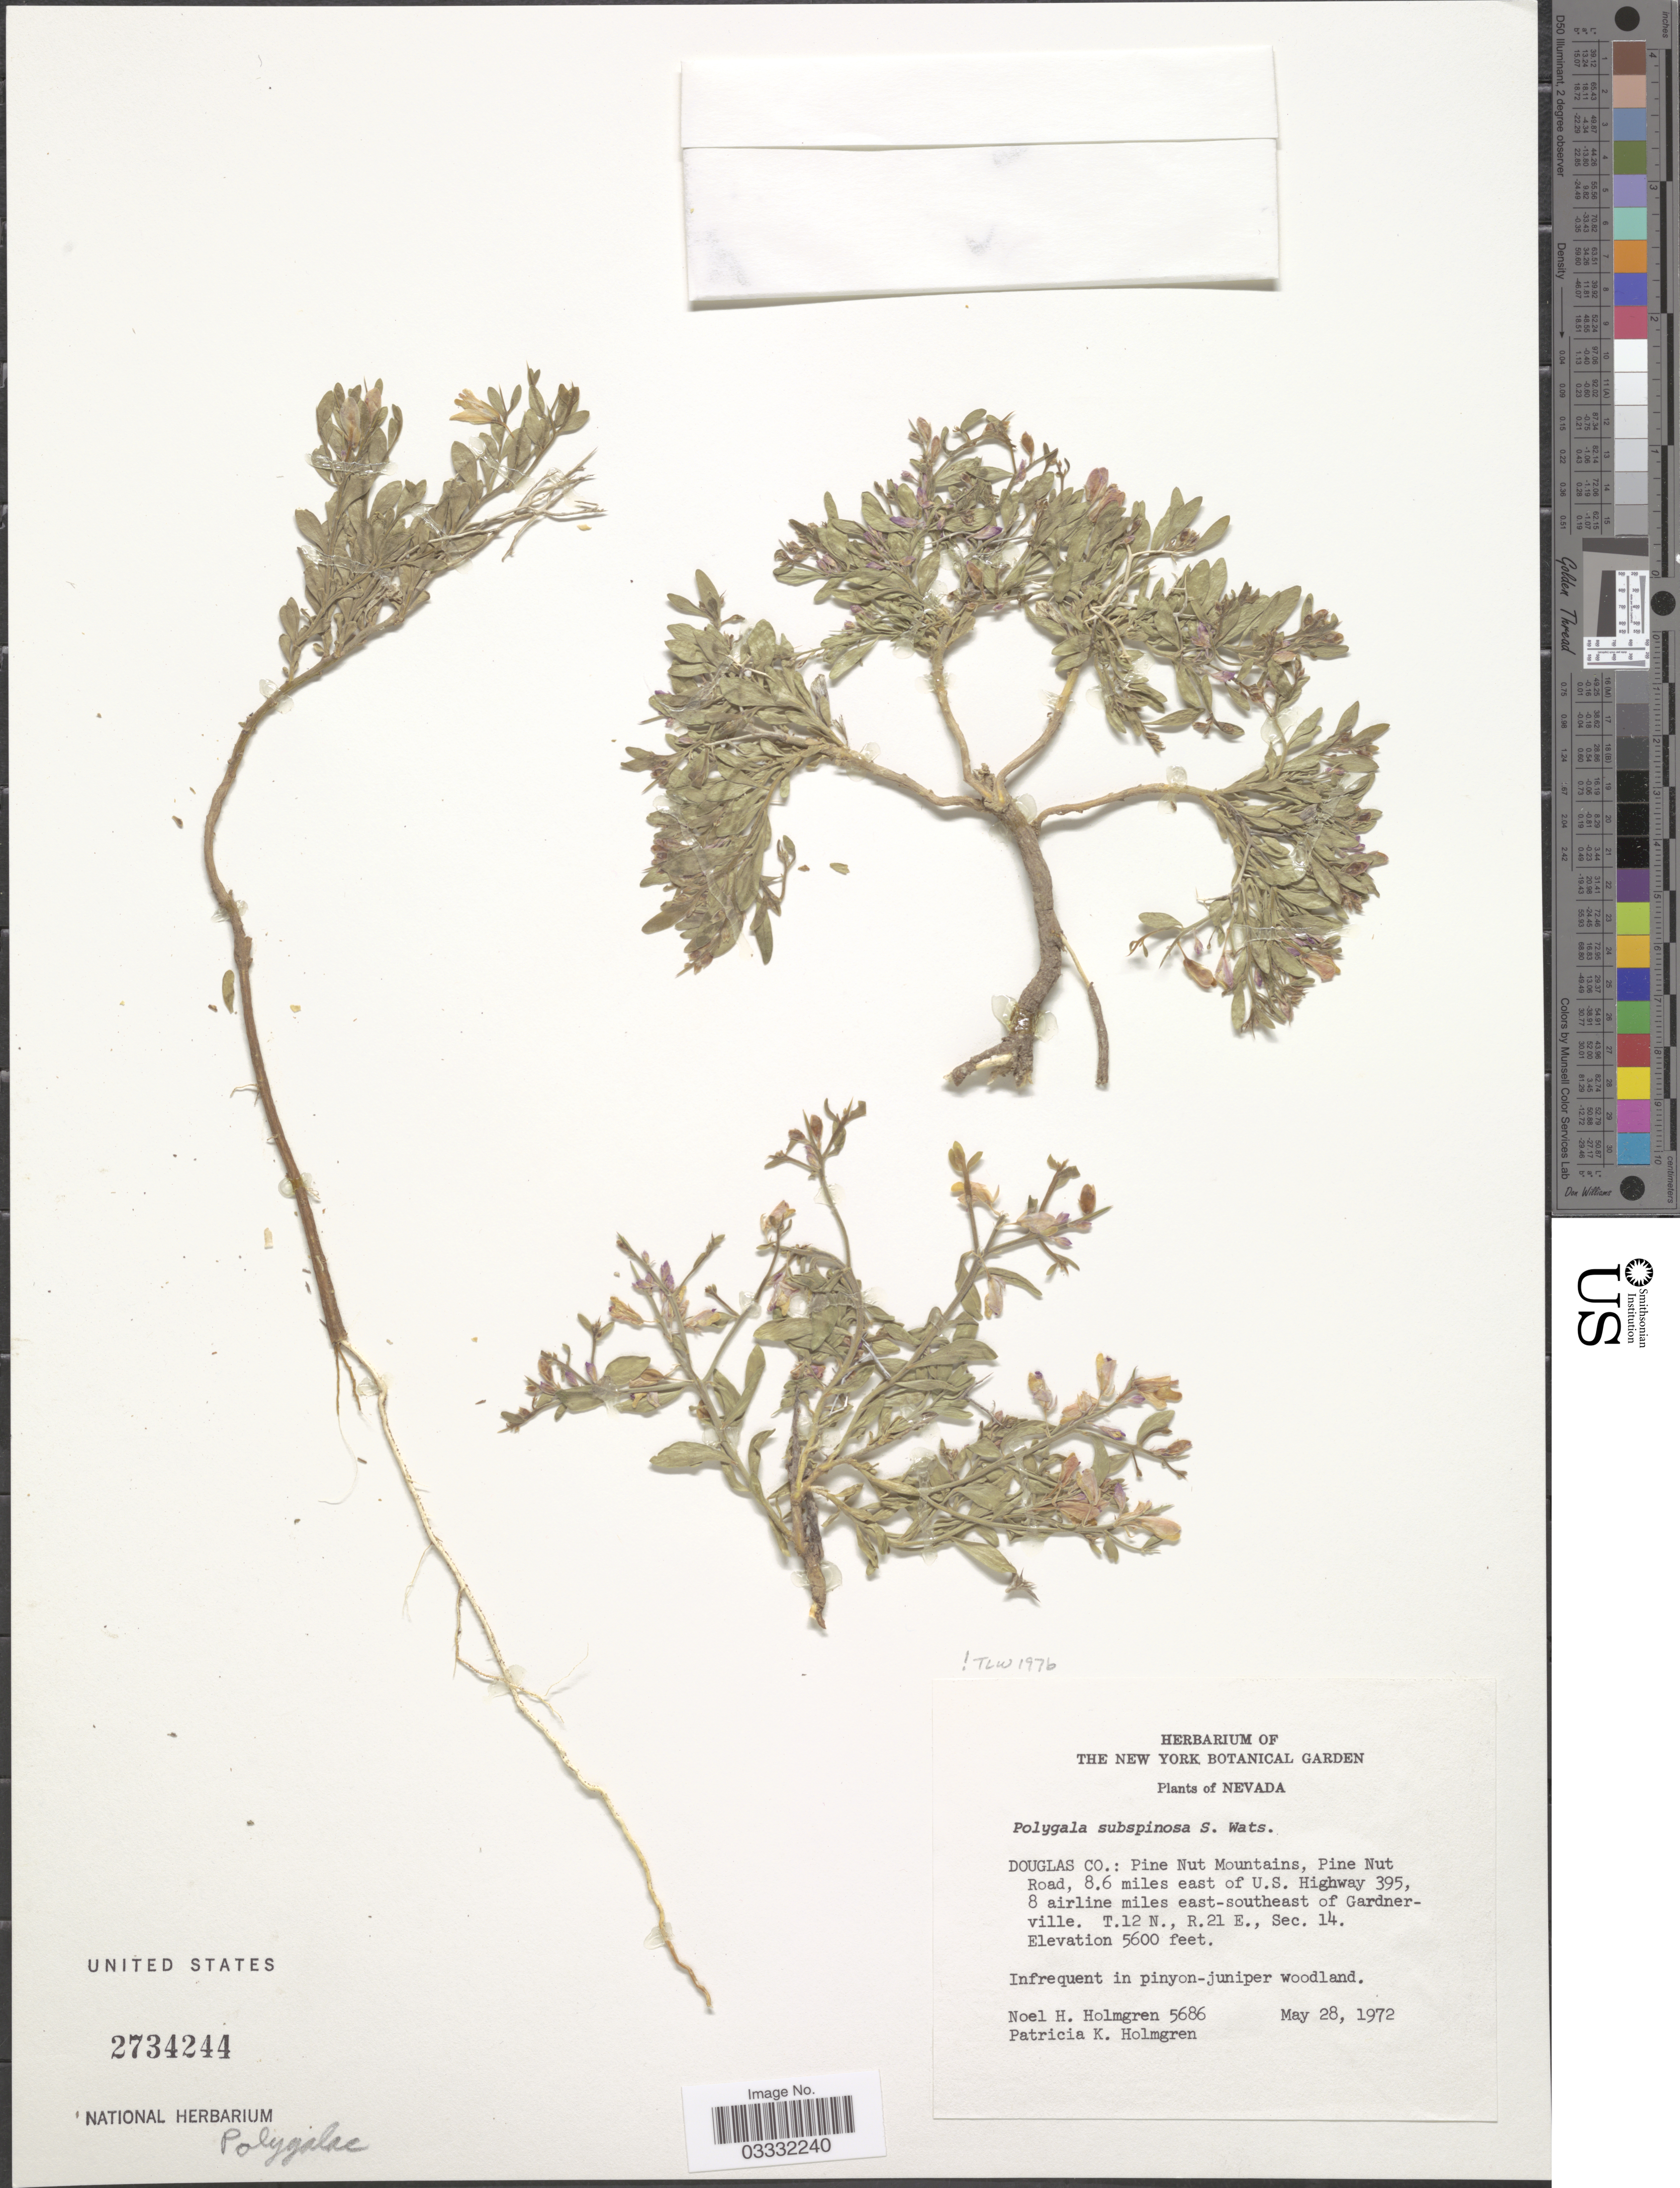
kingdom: Plantae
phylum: Tracheophyta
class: Magnoliopsida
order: Fabales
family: Polygalaceae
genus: Rhinotropis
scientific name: Rhinotropis subspinosa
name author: (S. Watson) J.R. Abbott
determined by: Strong, Mark T., (BOT), Smithsonian Institution - National Museum of Natural History (UNITED STATES)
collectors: N. H. Holmgren & P. K. Holmgren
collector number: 5686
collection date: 1972-05-28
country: United States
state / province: Nevada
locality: Douglas Co.: Pine Nut Mountains, Pine Nut Road, 8.6 miles east of U.S. Highway 395, 8 airline miles east-southeast of Gardnerville. T.12 N., R.21 E., Sec. 14.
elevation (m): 1707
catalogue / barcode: US 2734244